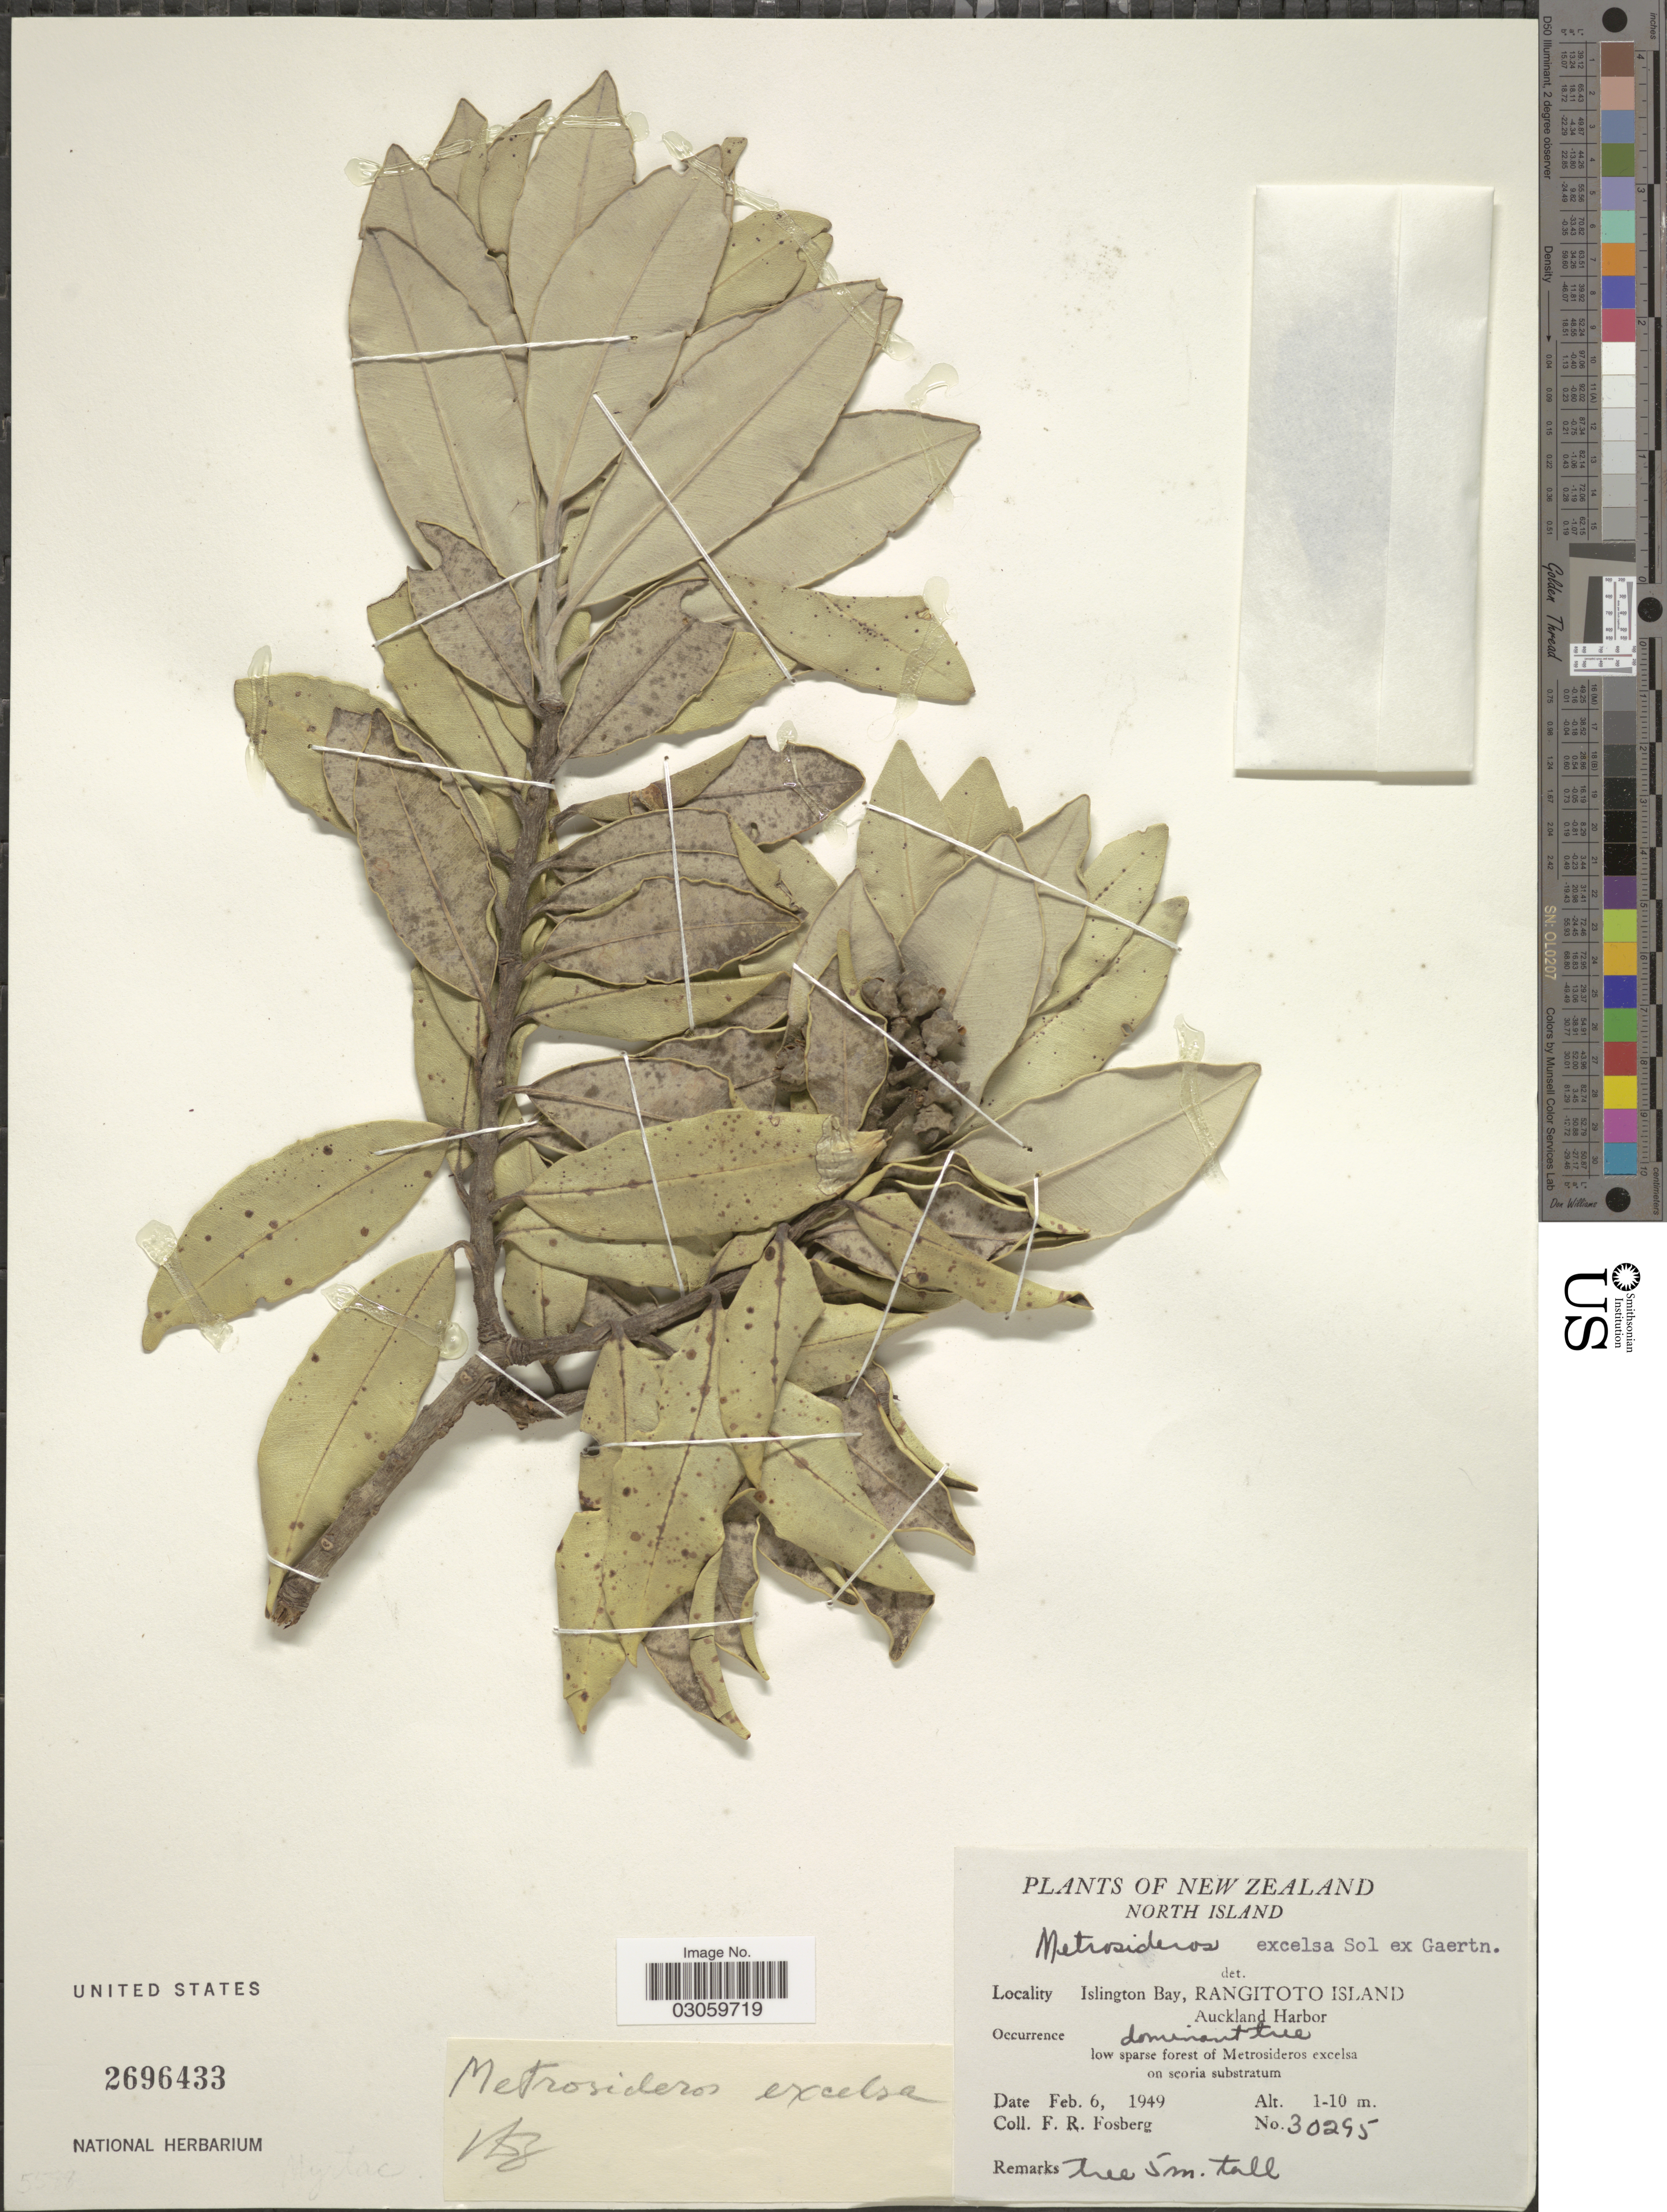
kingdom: Plantae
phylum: Tracheophyta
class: Magnoliopsida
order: Myrtales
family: Myrtaceae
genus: Metrosideros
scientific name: Metrosideros excelsa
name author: Sol. ex Gaertn.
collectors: F. R. Fosberg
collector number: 30295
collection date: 1949-02-06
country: New Zealand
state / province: Auckland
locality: North Island. Islington Bay, Rangitoto Island. Auckland Harbor.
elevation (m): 1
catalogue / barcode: US 2696433